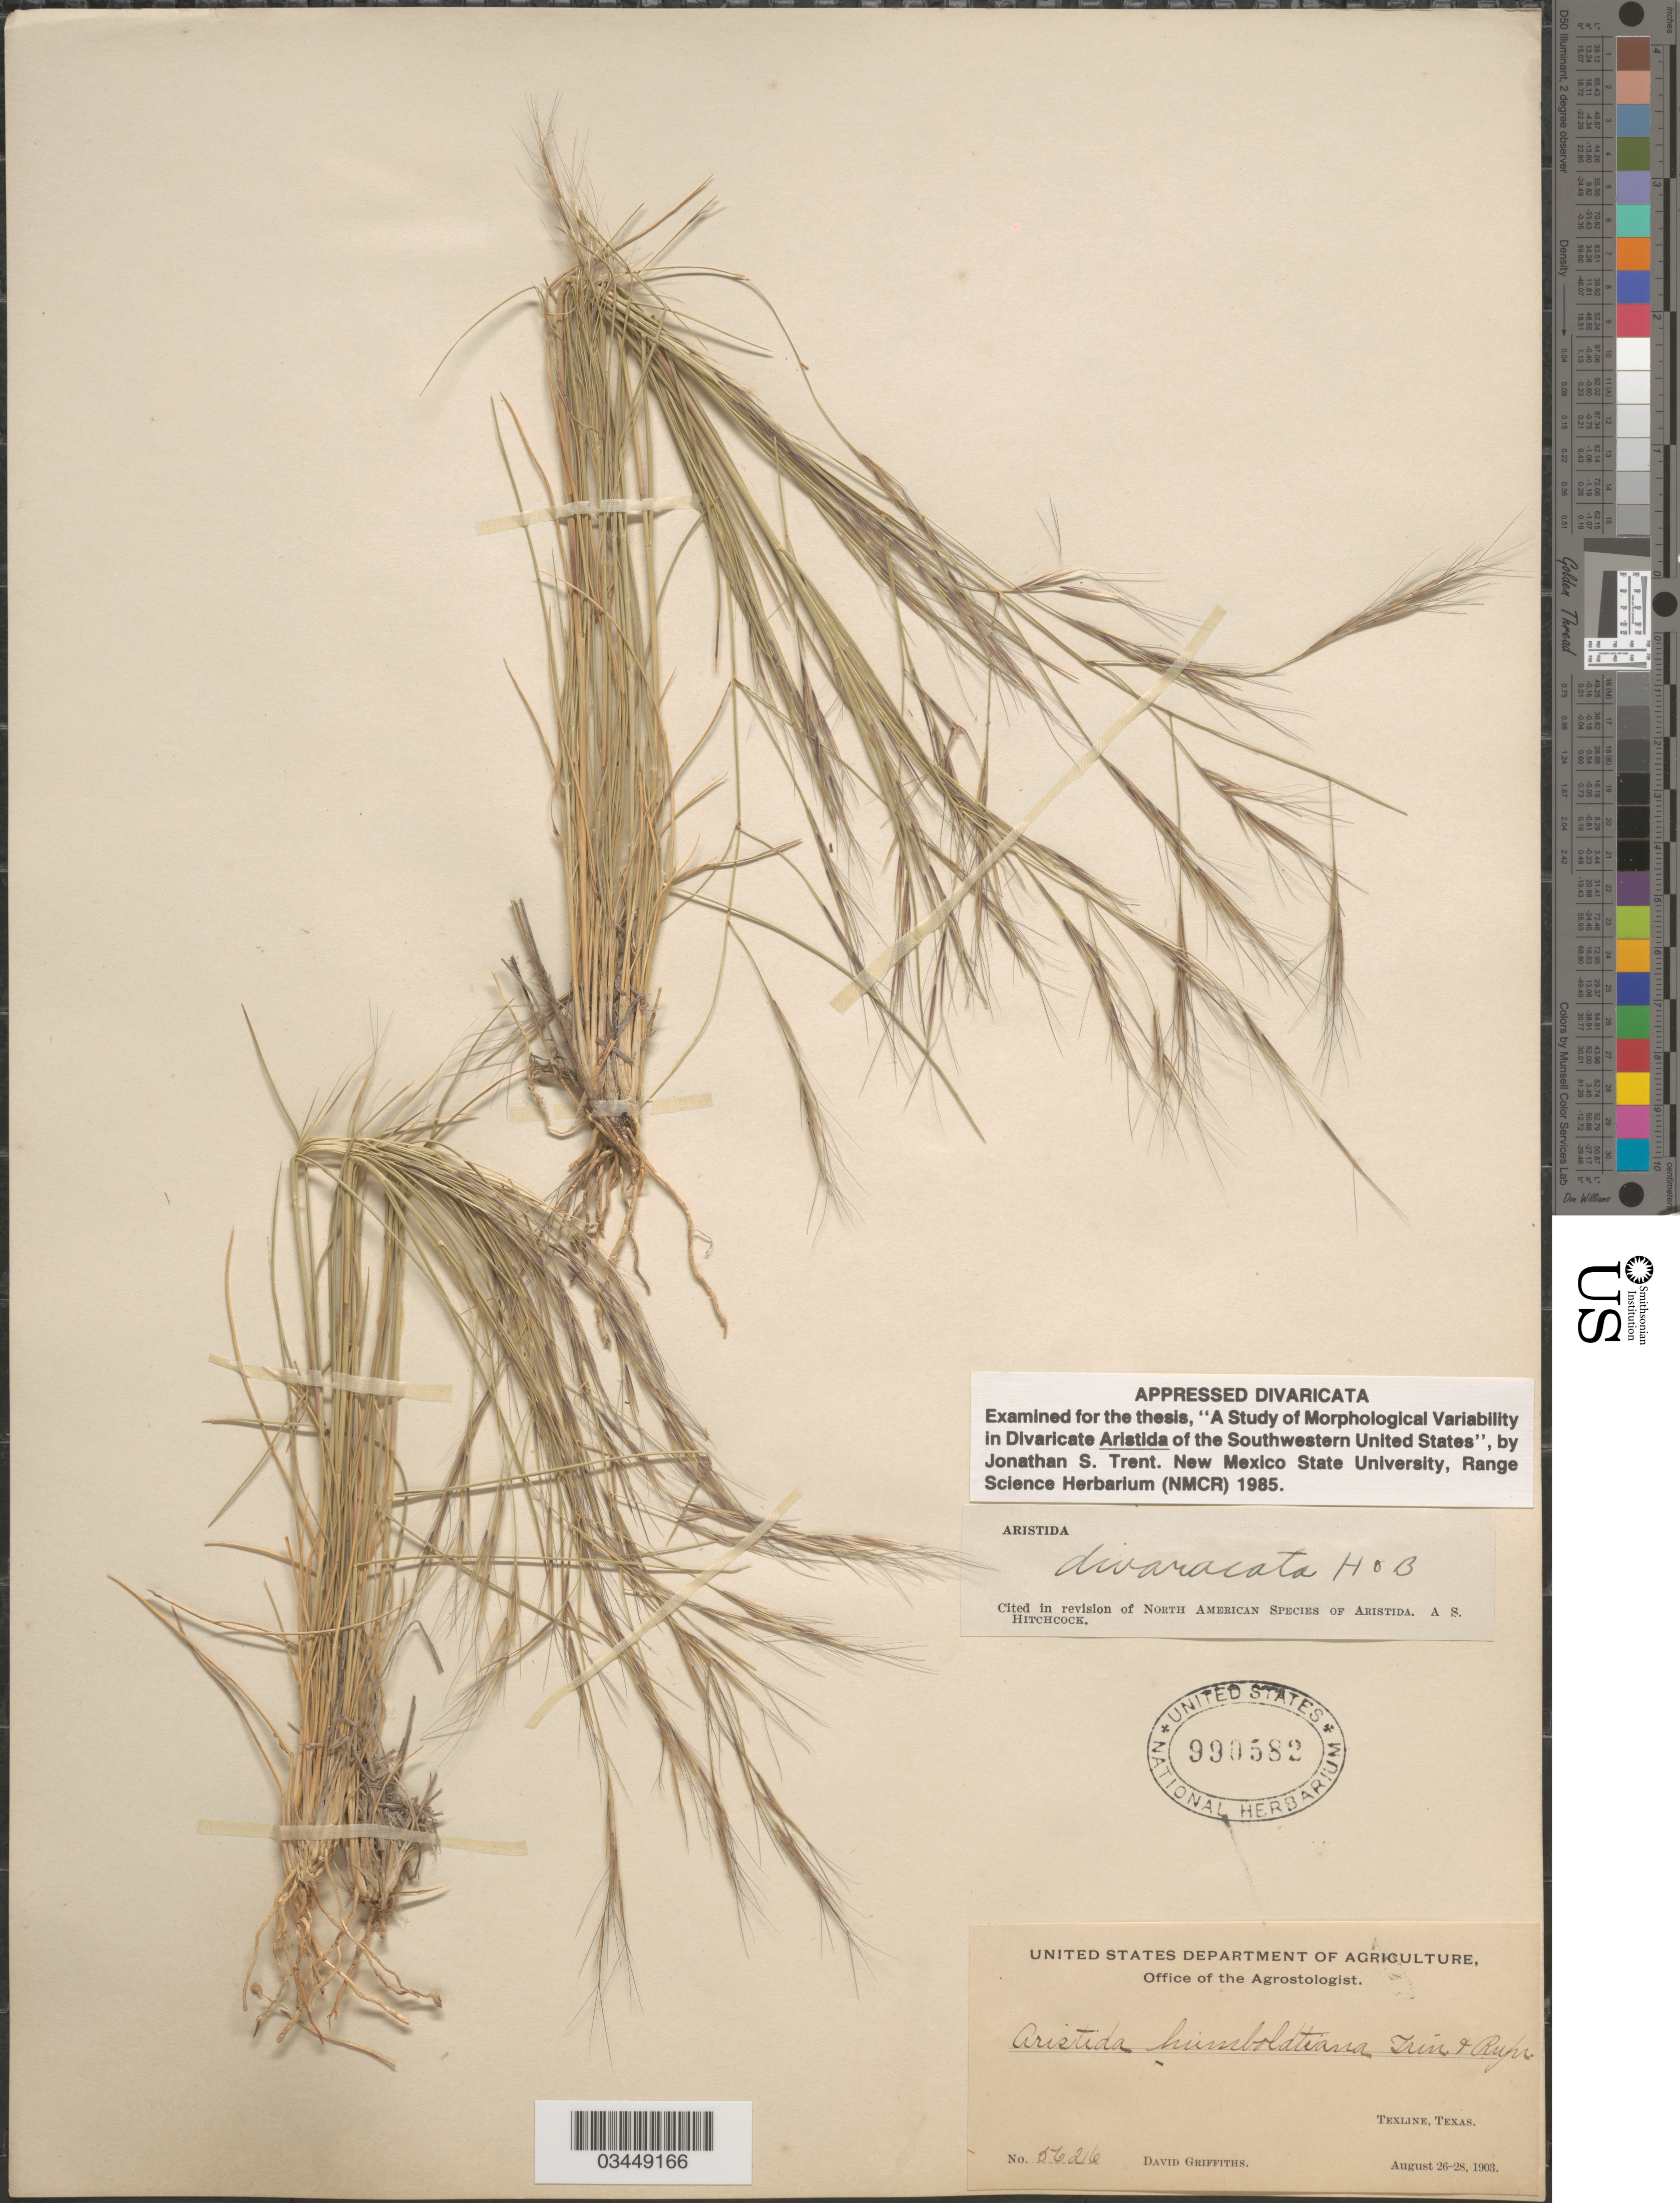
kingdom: Plantae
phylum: Tracheophyta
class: Liliopsida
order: Poales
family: Poaceae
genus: Aristida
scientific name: Aristida divaricata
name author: Humb. & Bonpl. ex Willd.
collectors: D. Griffiths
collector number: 5626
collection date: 1903-08-26/1903-08-28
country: United States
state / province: Texas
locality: Texline.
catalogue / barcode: US 990582